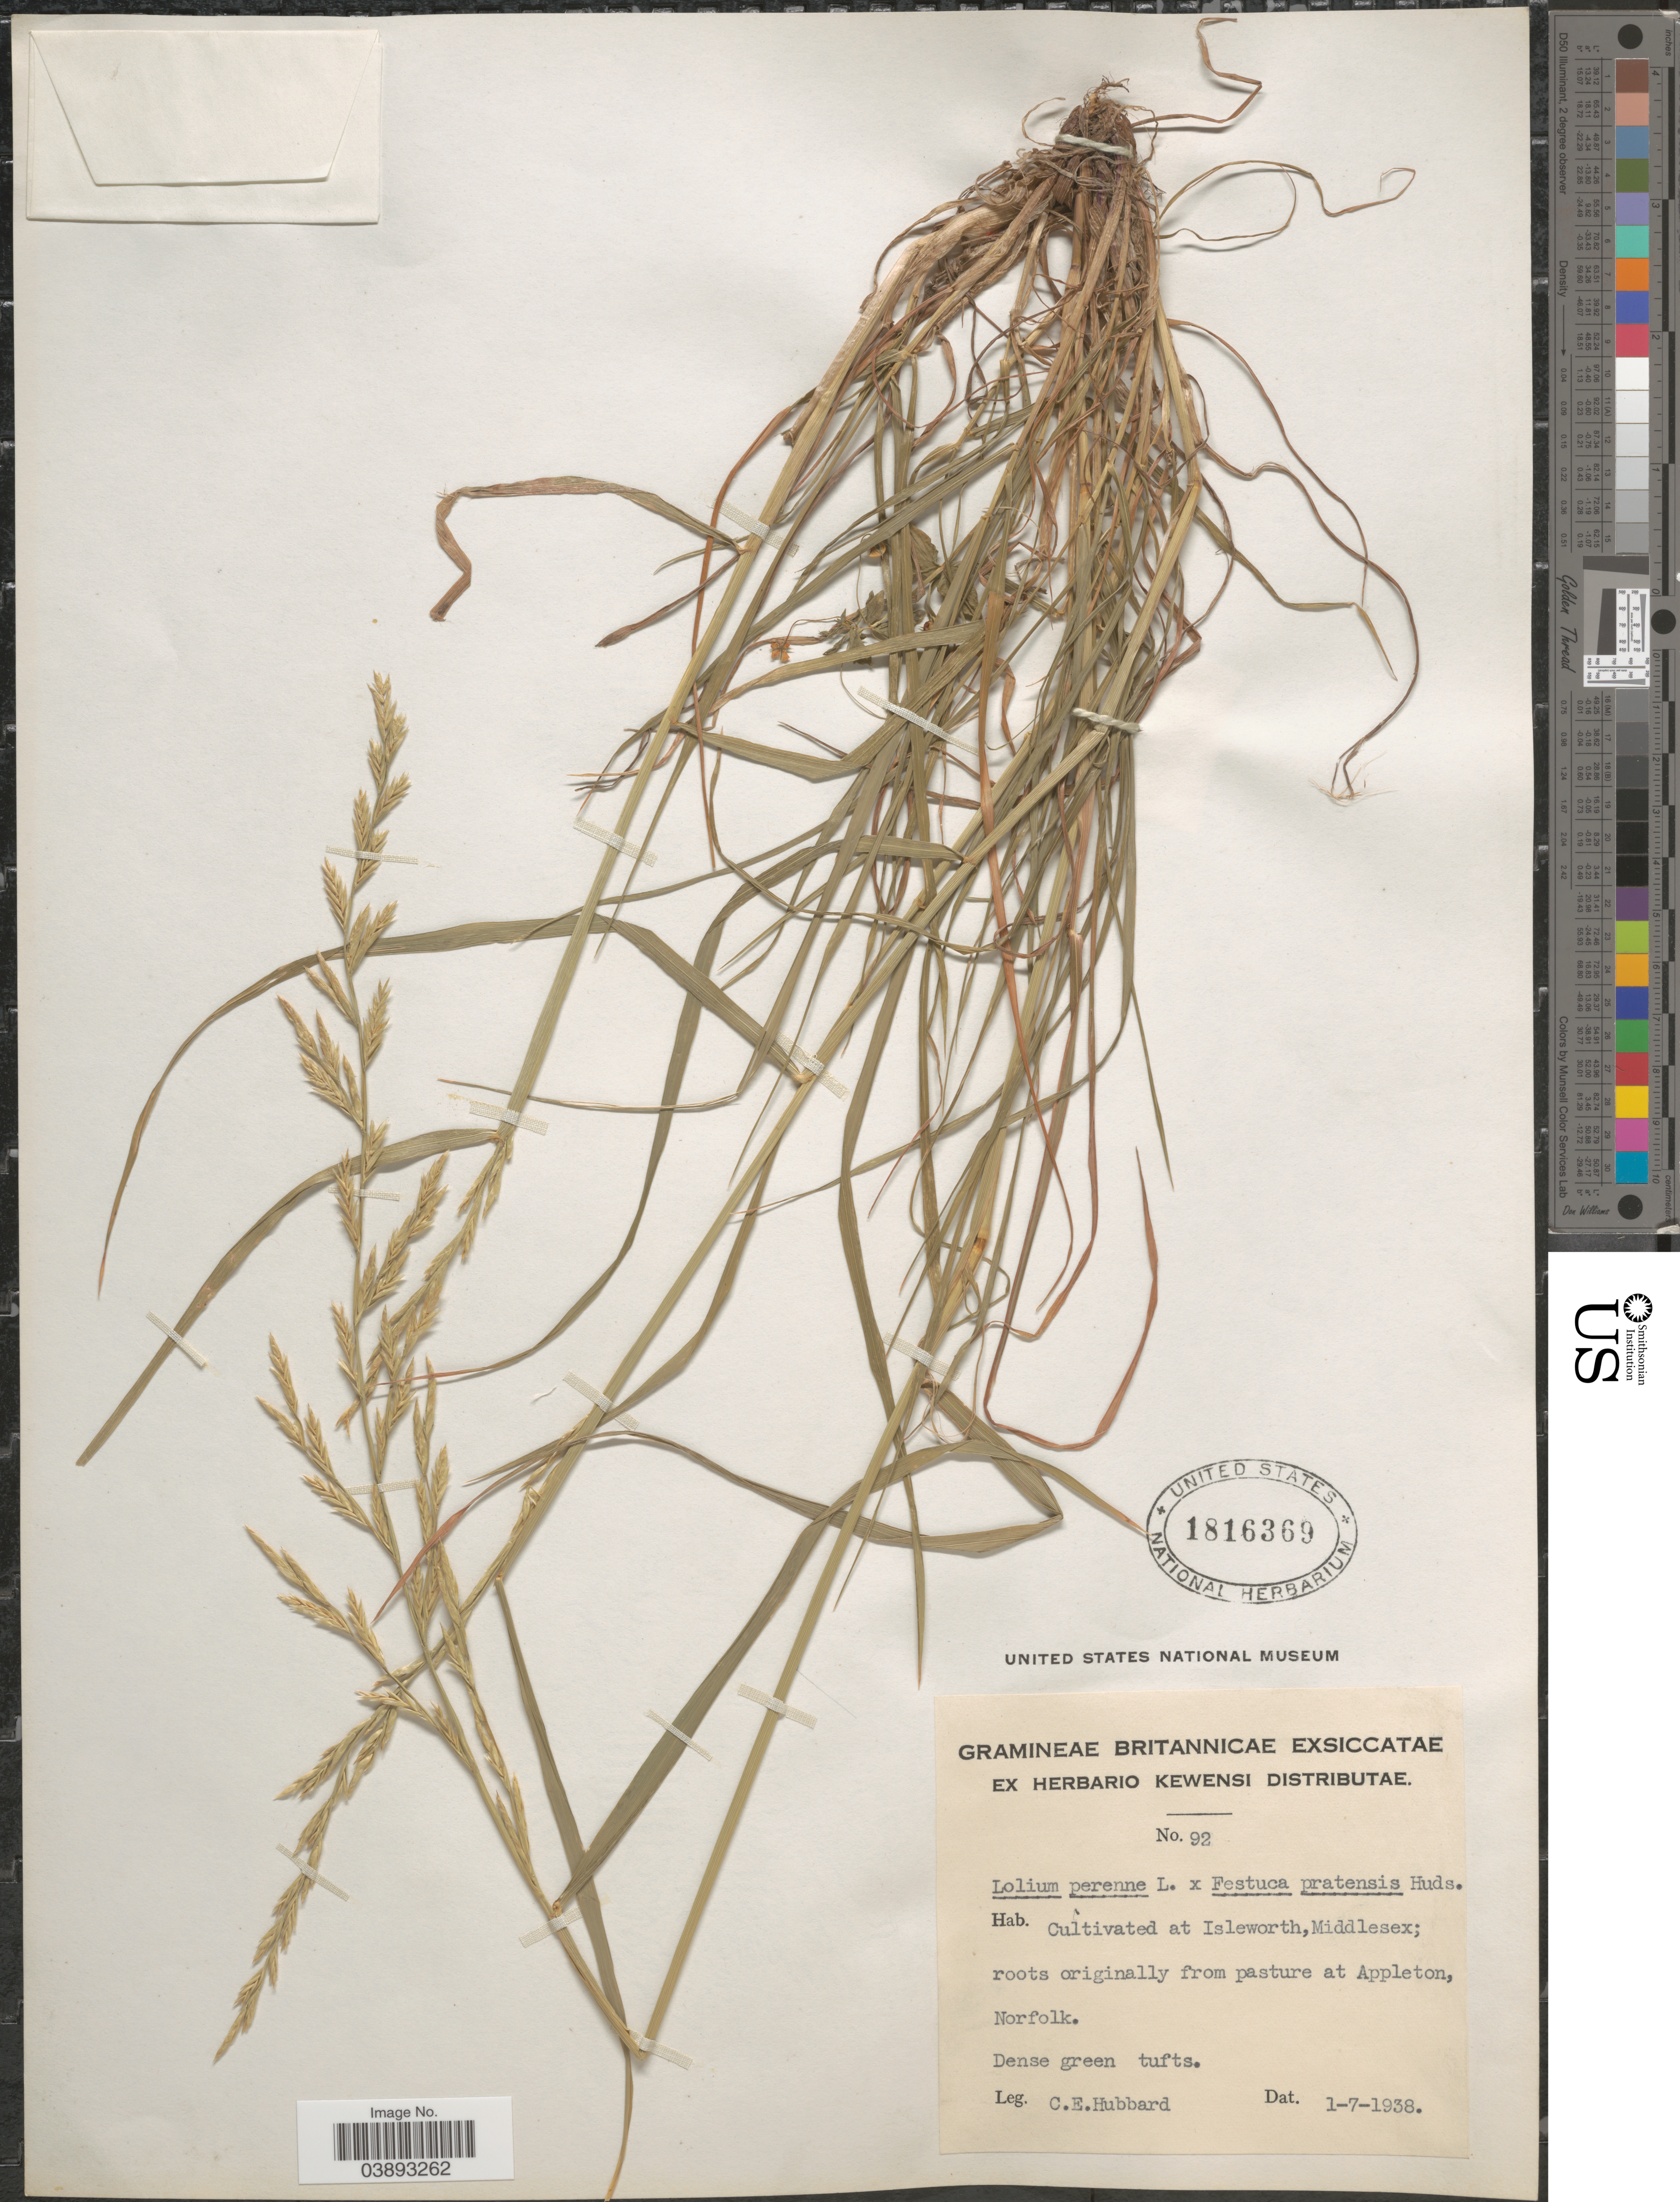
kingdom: Plantae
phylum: Tracheophyta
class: Liliopsida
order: Poales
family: Poaceae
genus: Lolium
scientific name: Lolium perenne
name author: L.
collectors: C. E. Hubbard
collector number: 92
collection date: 1938-07-01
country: United Kingdom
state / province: England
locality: Isleworth, Middlesex.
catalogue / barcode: US 1816369